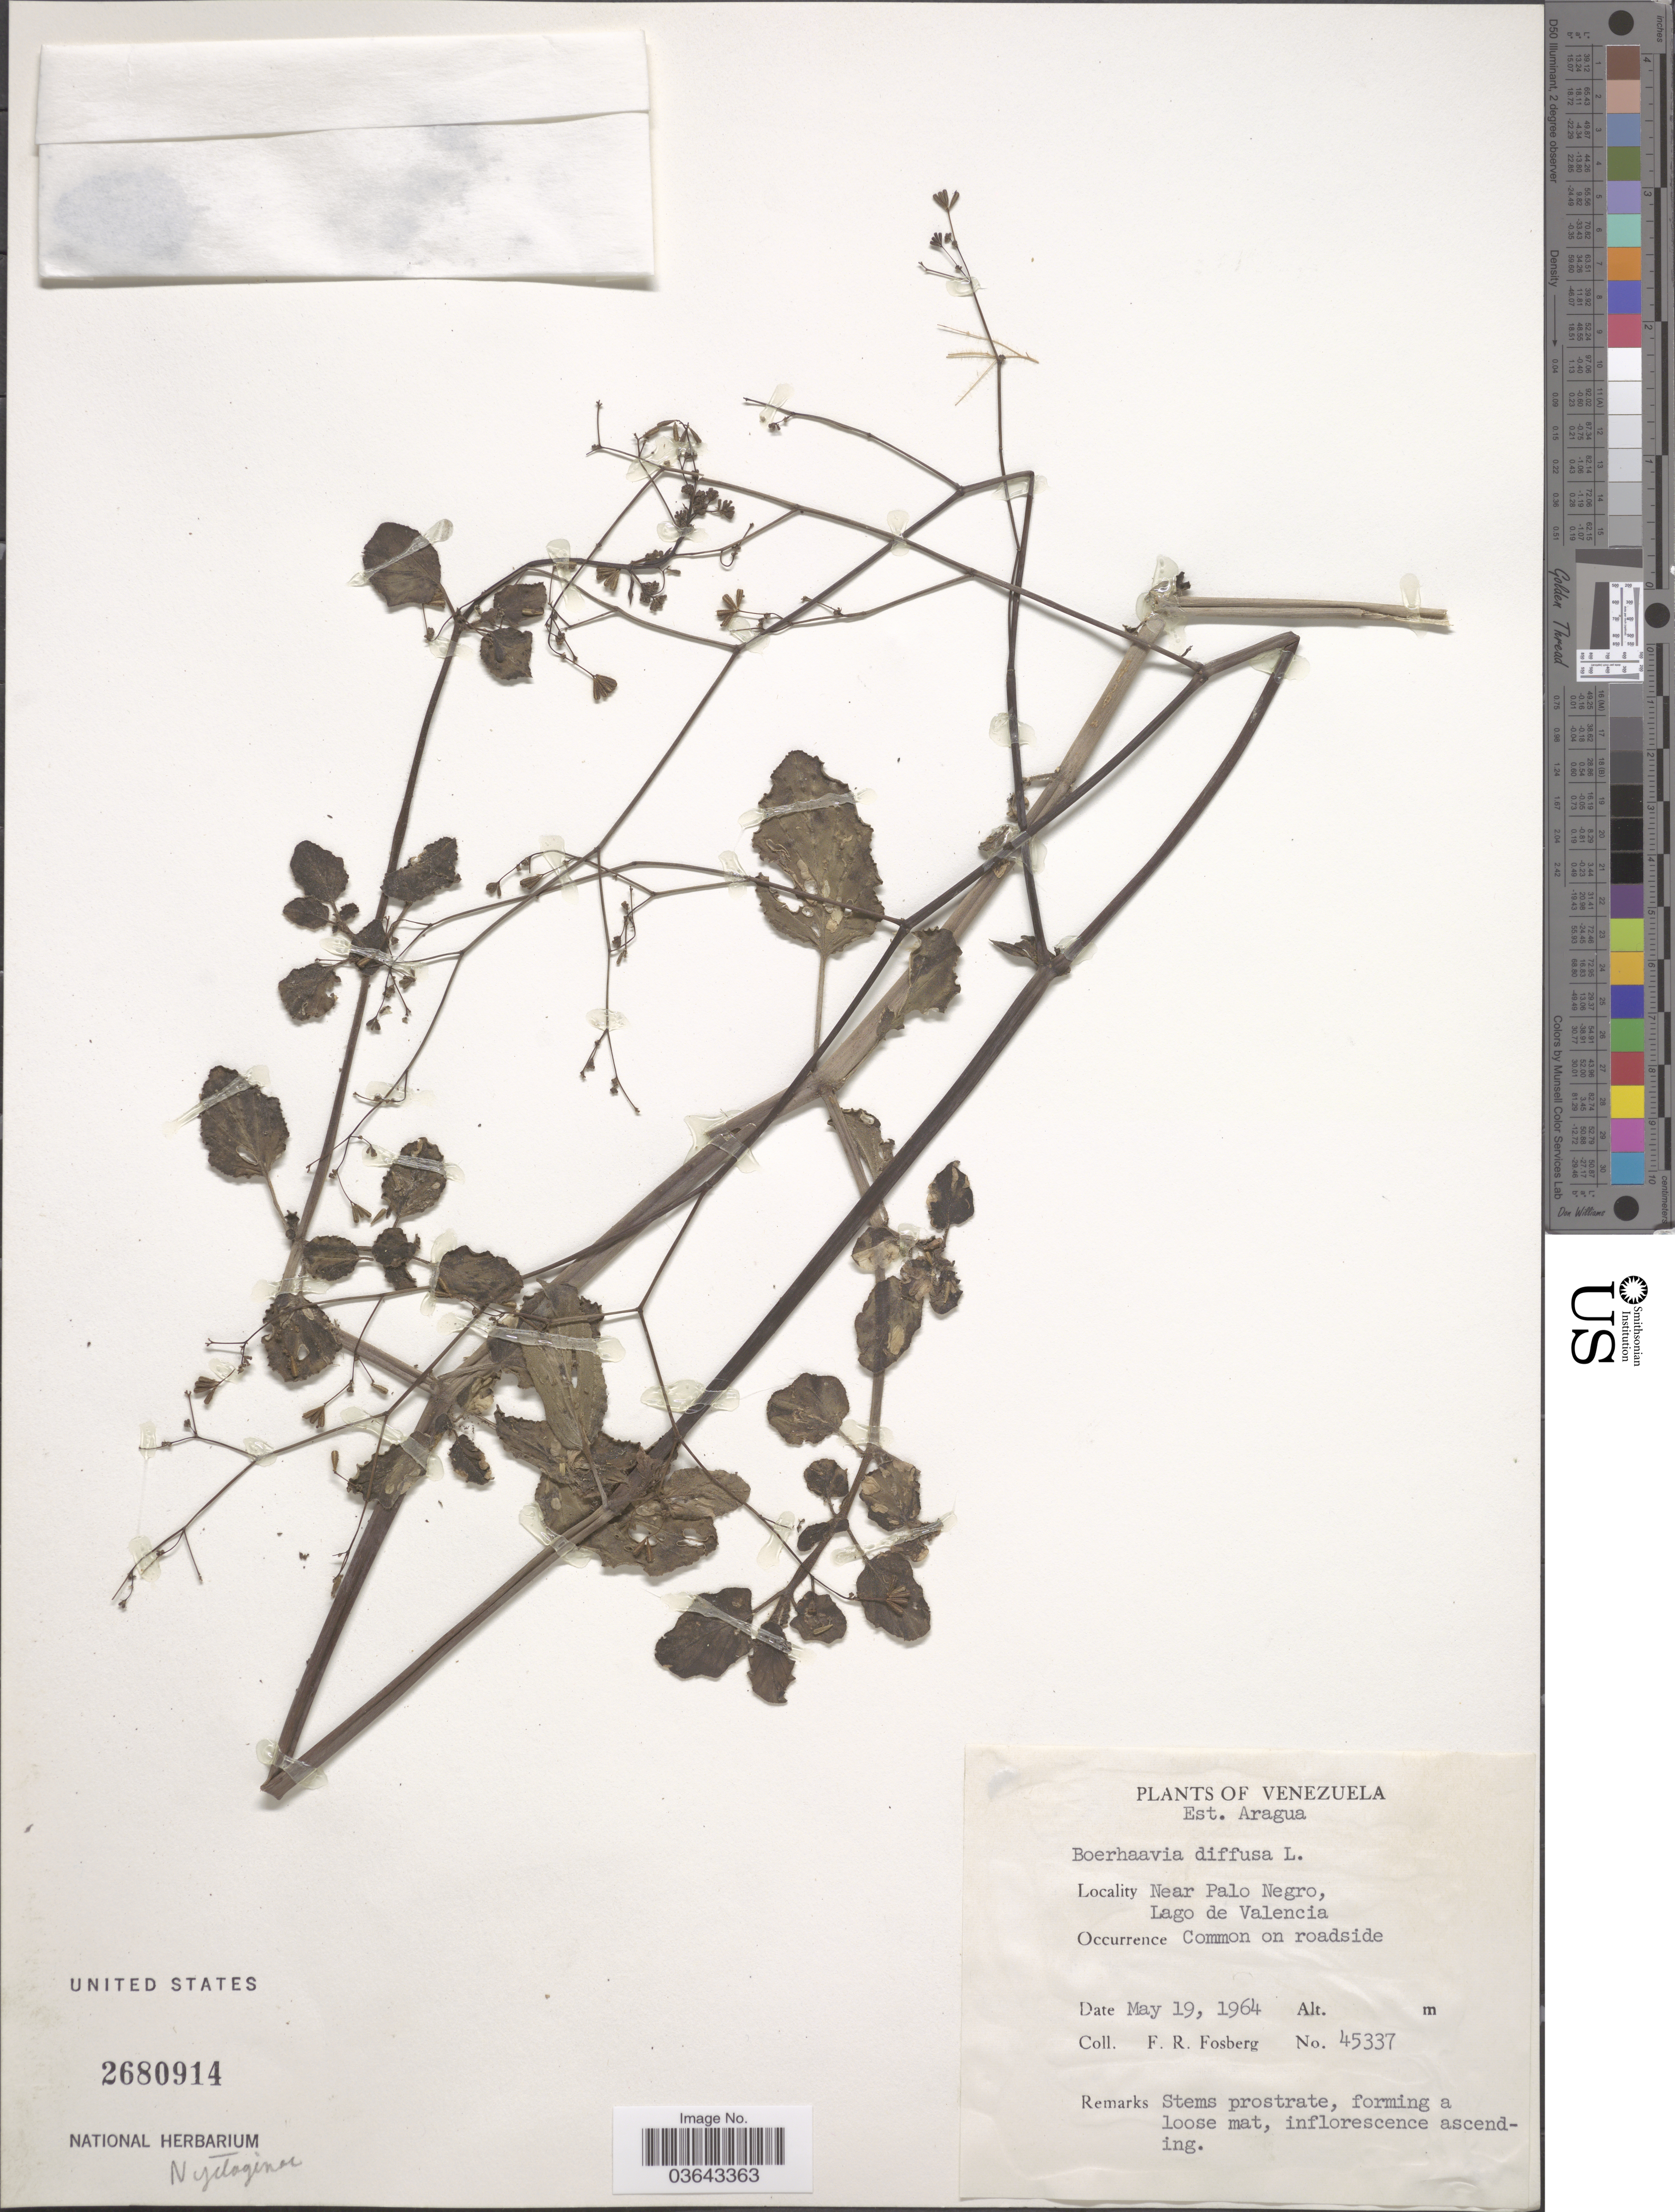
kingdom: Plantae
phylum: Tracheophyta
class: Magnoliopsida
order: Caryophyllales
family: Nyctaginaceae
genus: Boerhavia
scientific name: Boerhavia diffusa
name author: L.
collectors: F. R. Fosberg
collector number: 45337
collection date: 1964-05-19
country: Venezuela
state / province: Aragua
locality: Near Palo Negro, Lago de Valencia.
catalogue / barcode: US 2680914